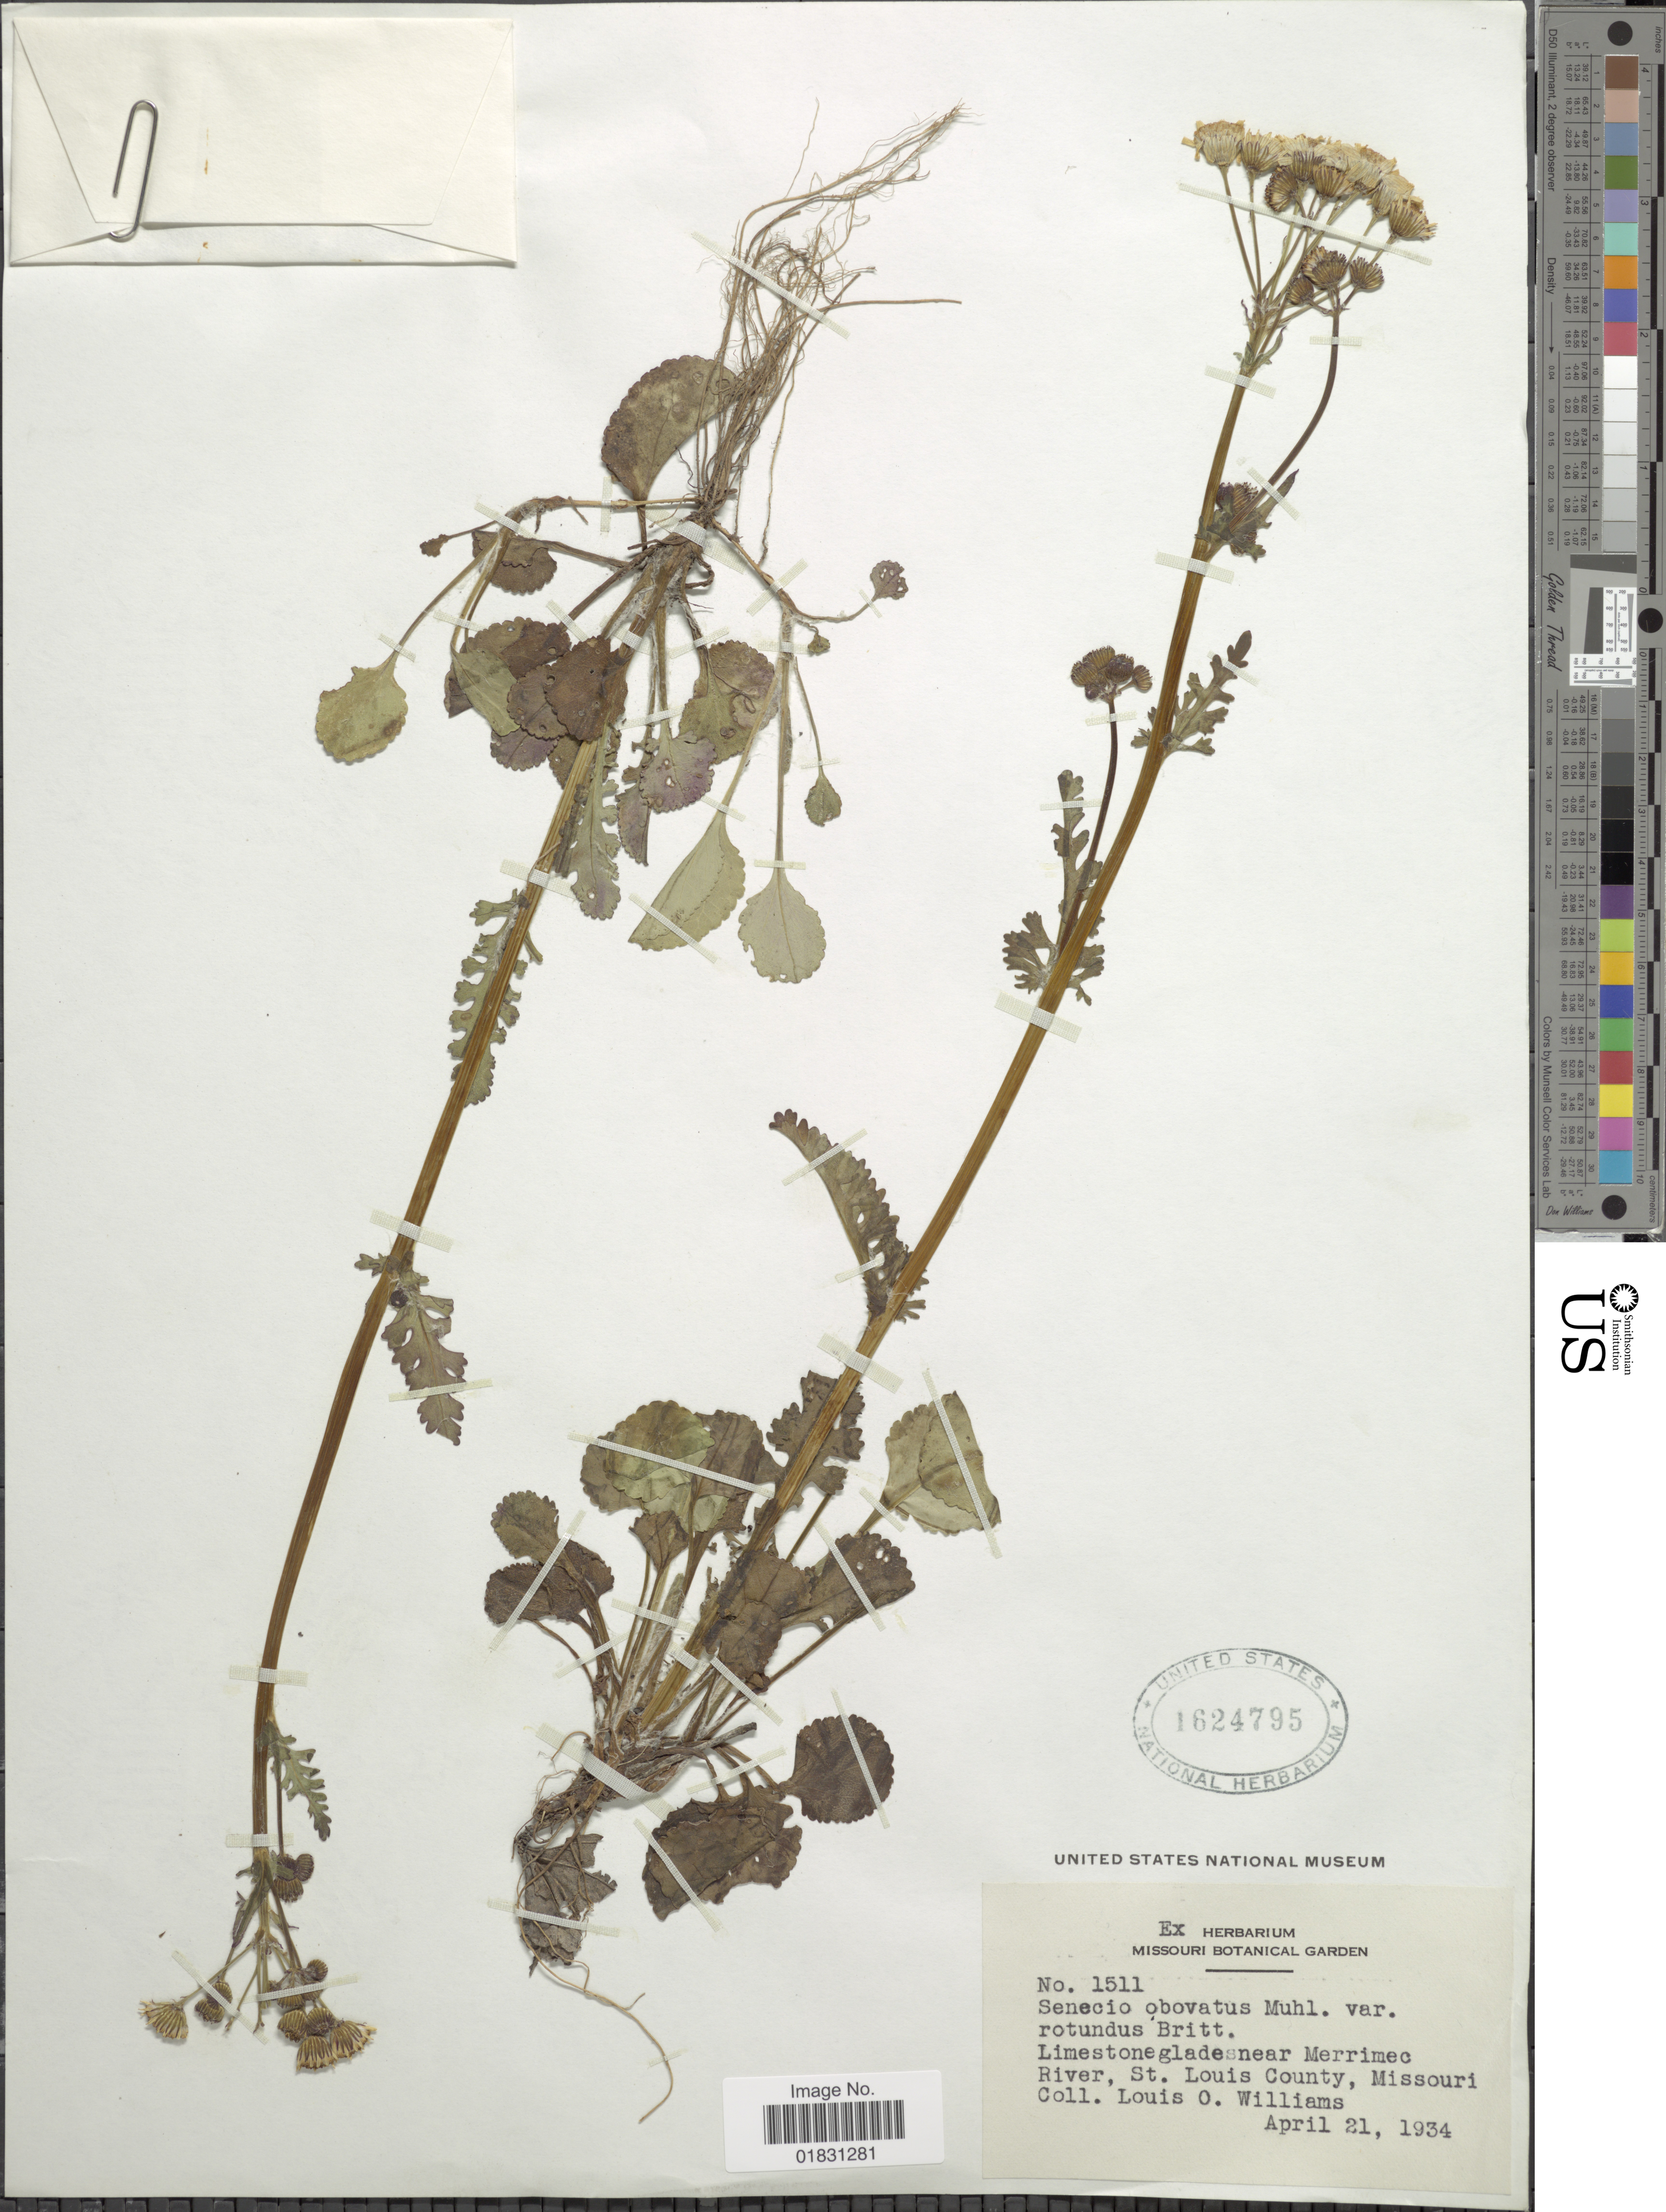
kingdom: Plantae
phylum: Tracheophyta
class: Magnoliopsida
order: Asterales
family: Asteraceae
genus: Packera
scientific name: Packera obovata var. rotundus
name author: Britton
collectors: L. O. Williams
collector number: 1511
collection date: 1934-04-21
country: United States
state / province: Missouri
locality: Limestone glades near Merrimec River, St Louis County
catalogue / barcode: US 1624795